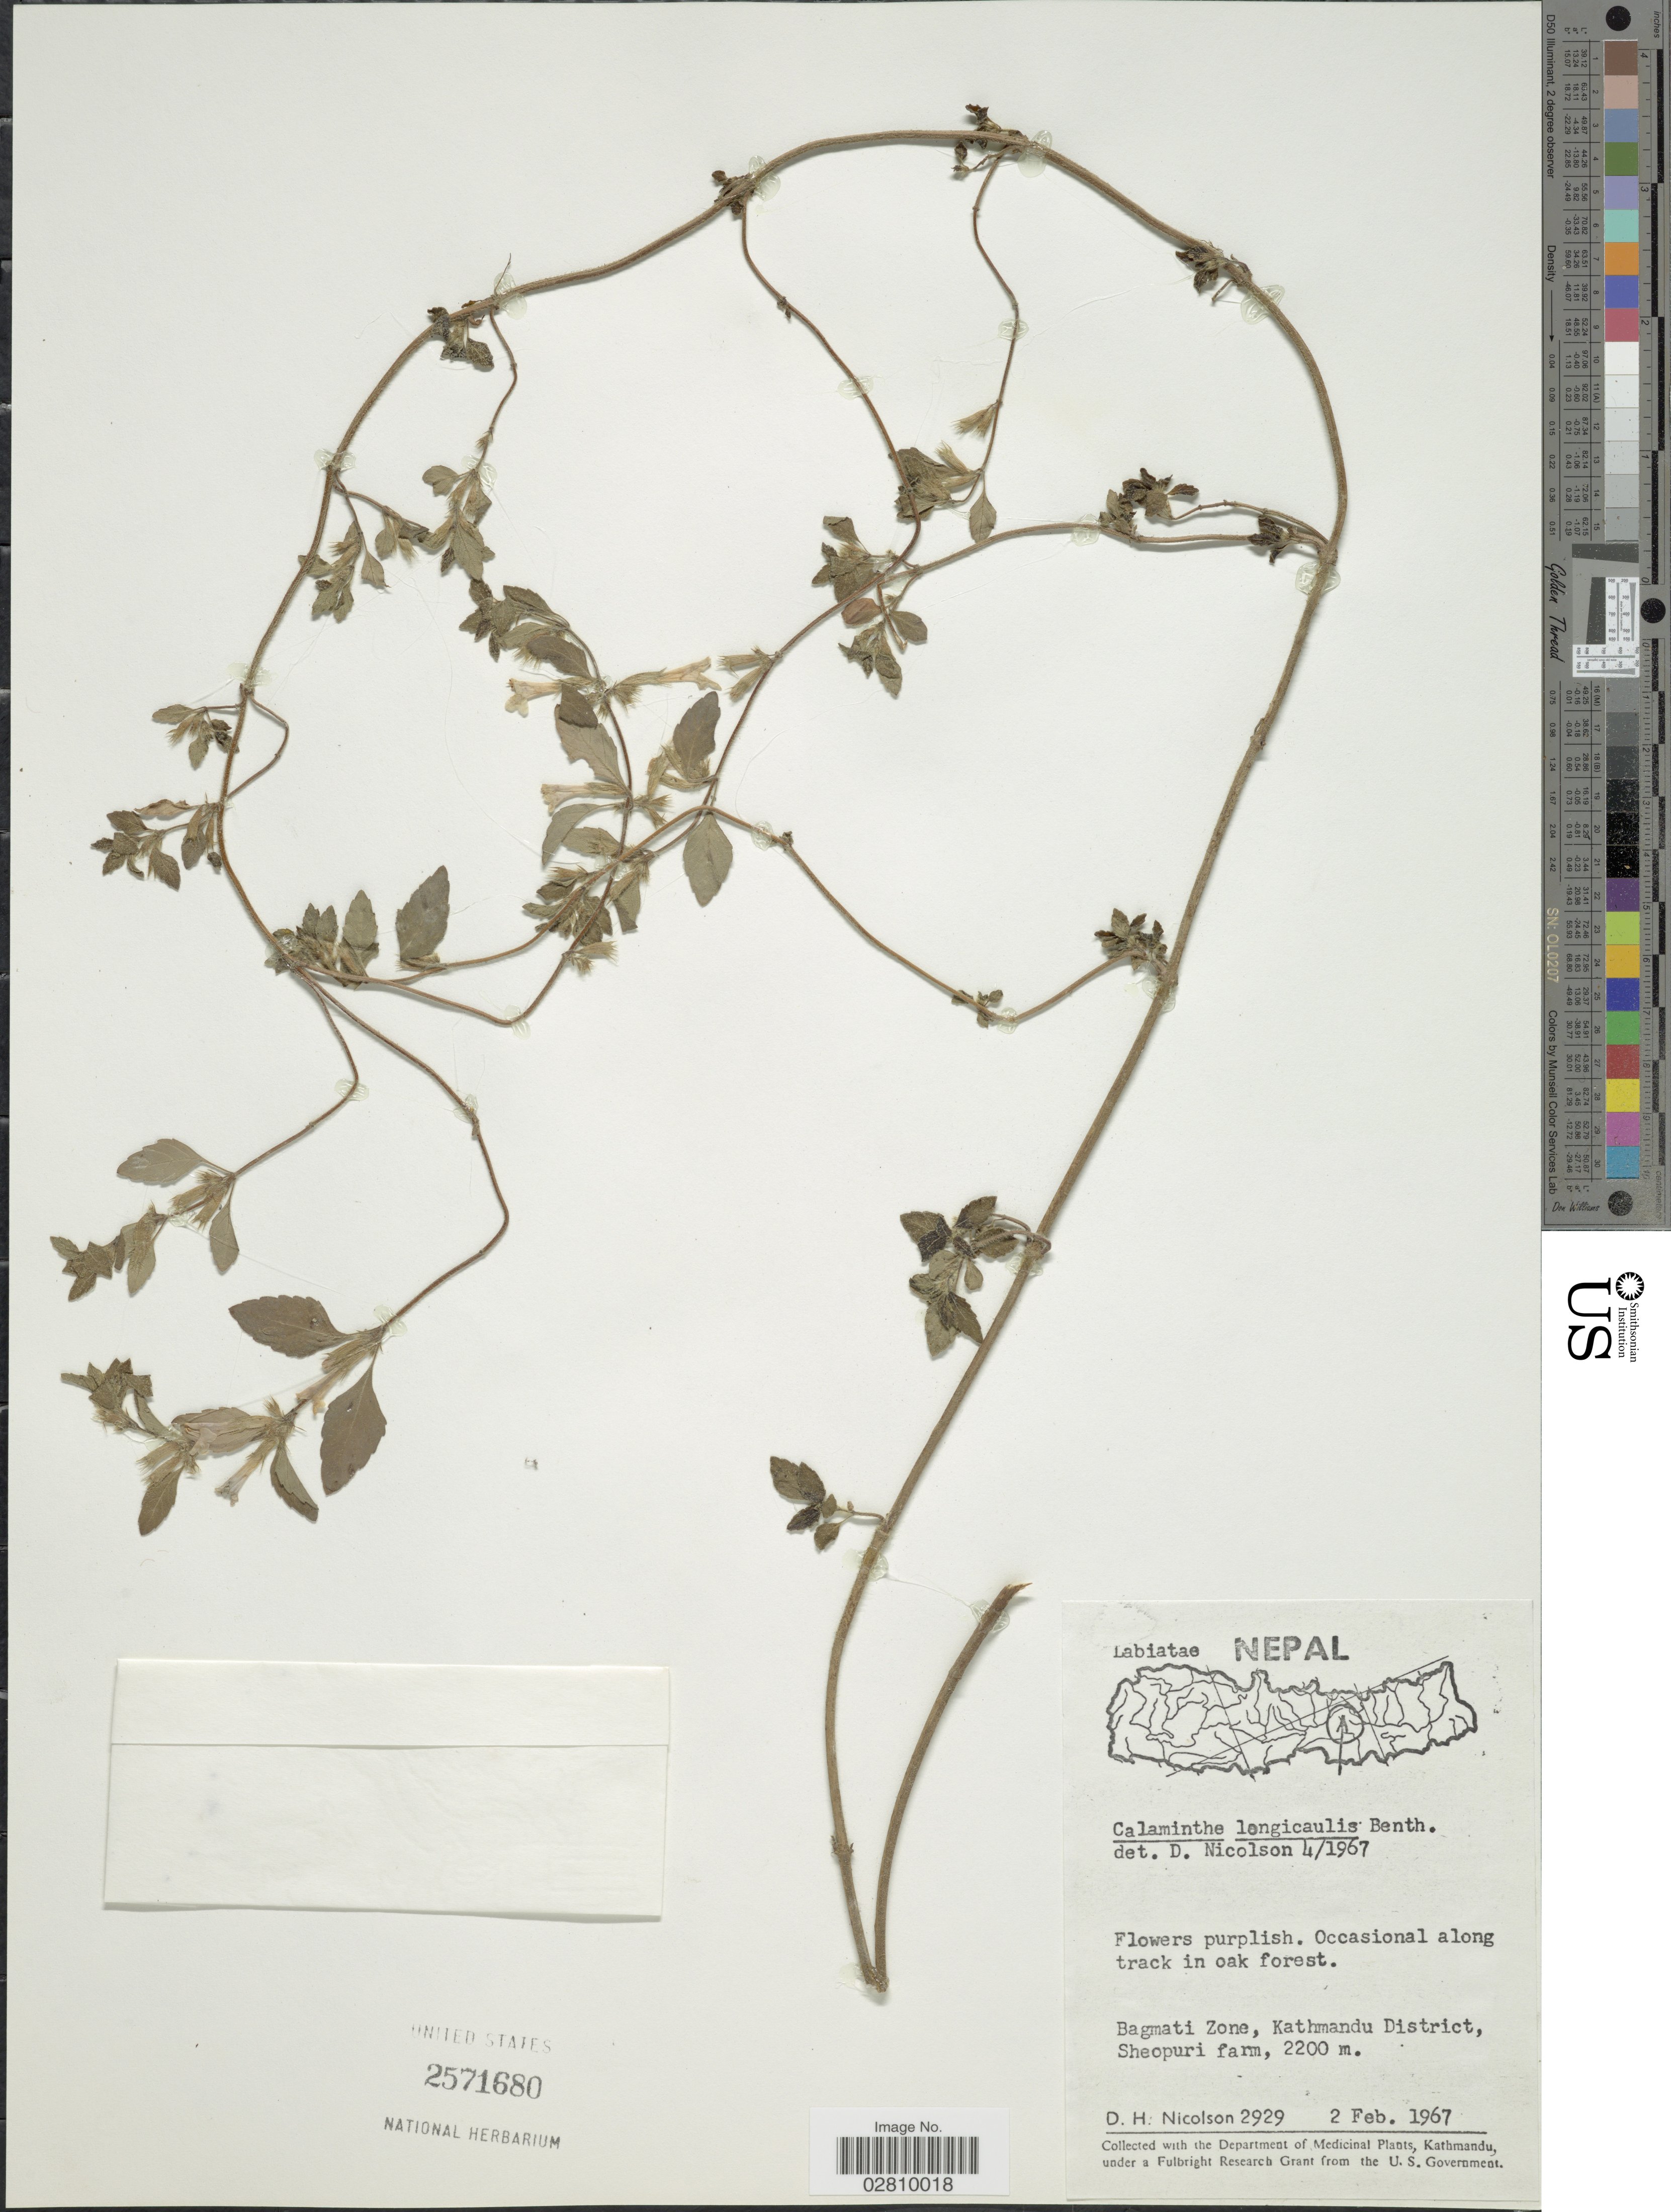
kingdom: Plantae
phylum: Tracheophyta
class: Magnoliopsida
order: Lamiales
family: Lamiaceae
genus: Calamintha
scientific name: Calamintha longicaulis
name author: (Wall ex Benth.) Benth.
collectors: D. H. Nicolson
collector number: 2929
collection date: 1967-02-02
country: Nepal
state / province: Bagmati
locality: Bagmati Zone, Kathmandu District, Sheopuri farm.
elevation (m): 2200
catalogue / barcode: US 2571680